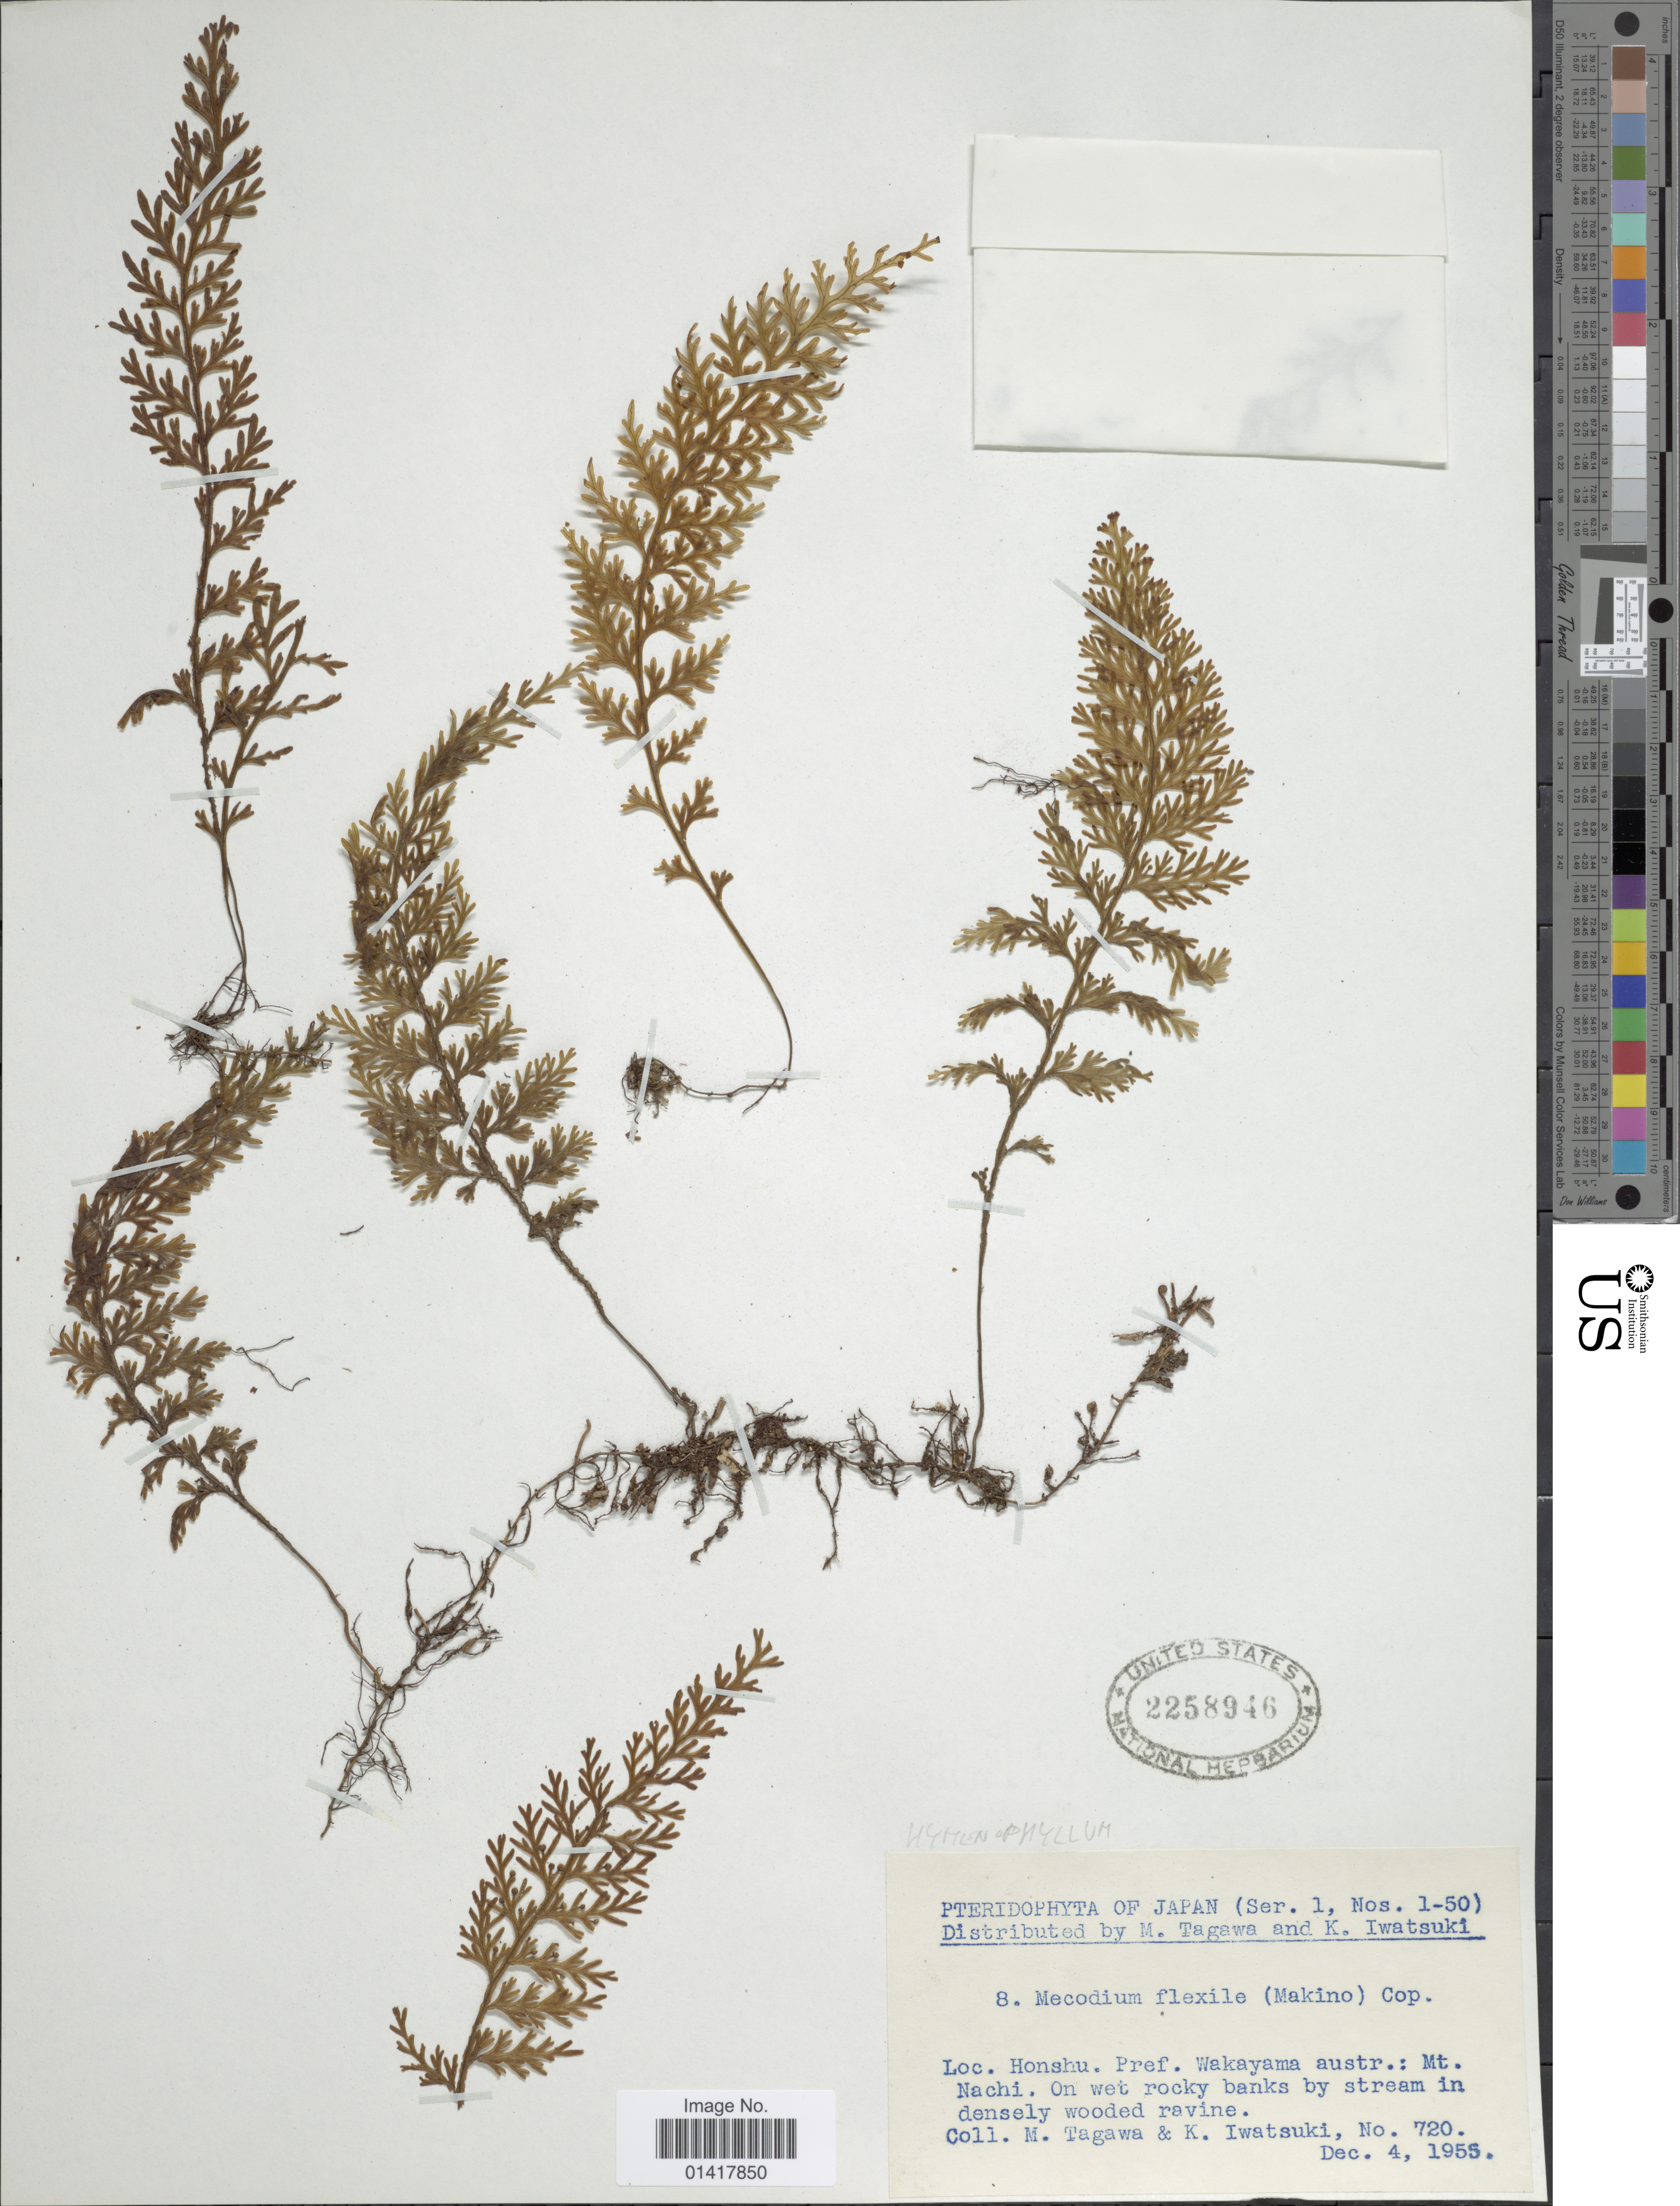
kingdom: Plantae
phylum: Tracheophyta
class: Polypodiopsida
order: Hymenophyllales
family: Hymenophyllaceae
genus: Hymenophyllum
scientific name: Hymenophyllum flexile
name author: Makino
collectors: M. Tagawa & K. Iwatsuki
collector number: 720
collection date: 1955-12-04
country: Japan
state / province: Wakayama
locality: Honshu. Pref Wakayama austr. : Mt. Nachi. ON wet rocky banks by stream in densely wooded ravine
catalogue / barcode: US 2258946